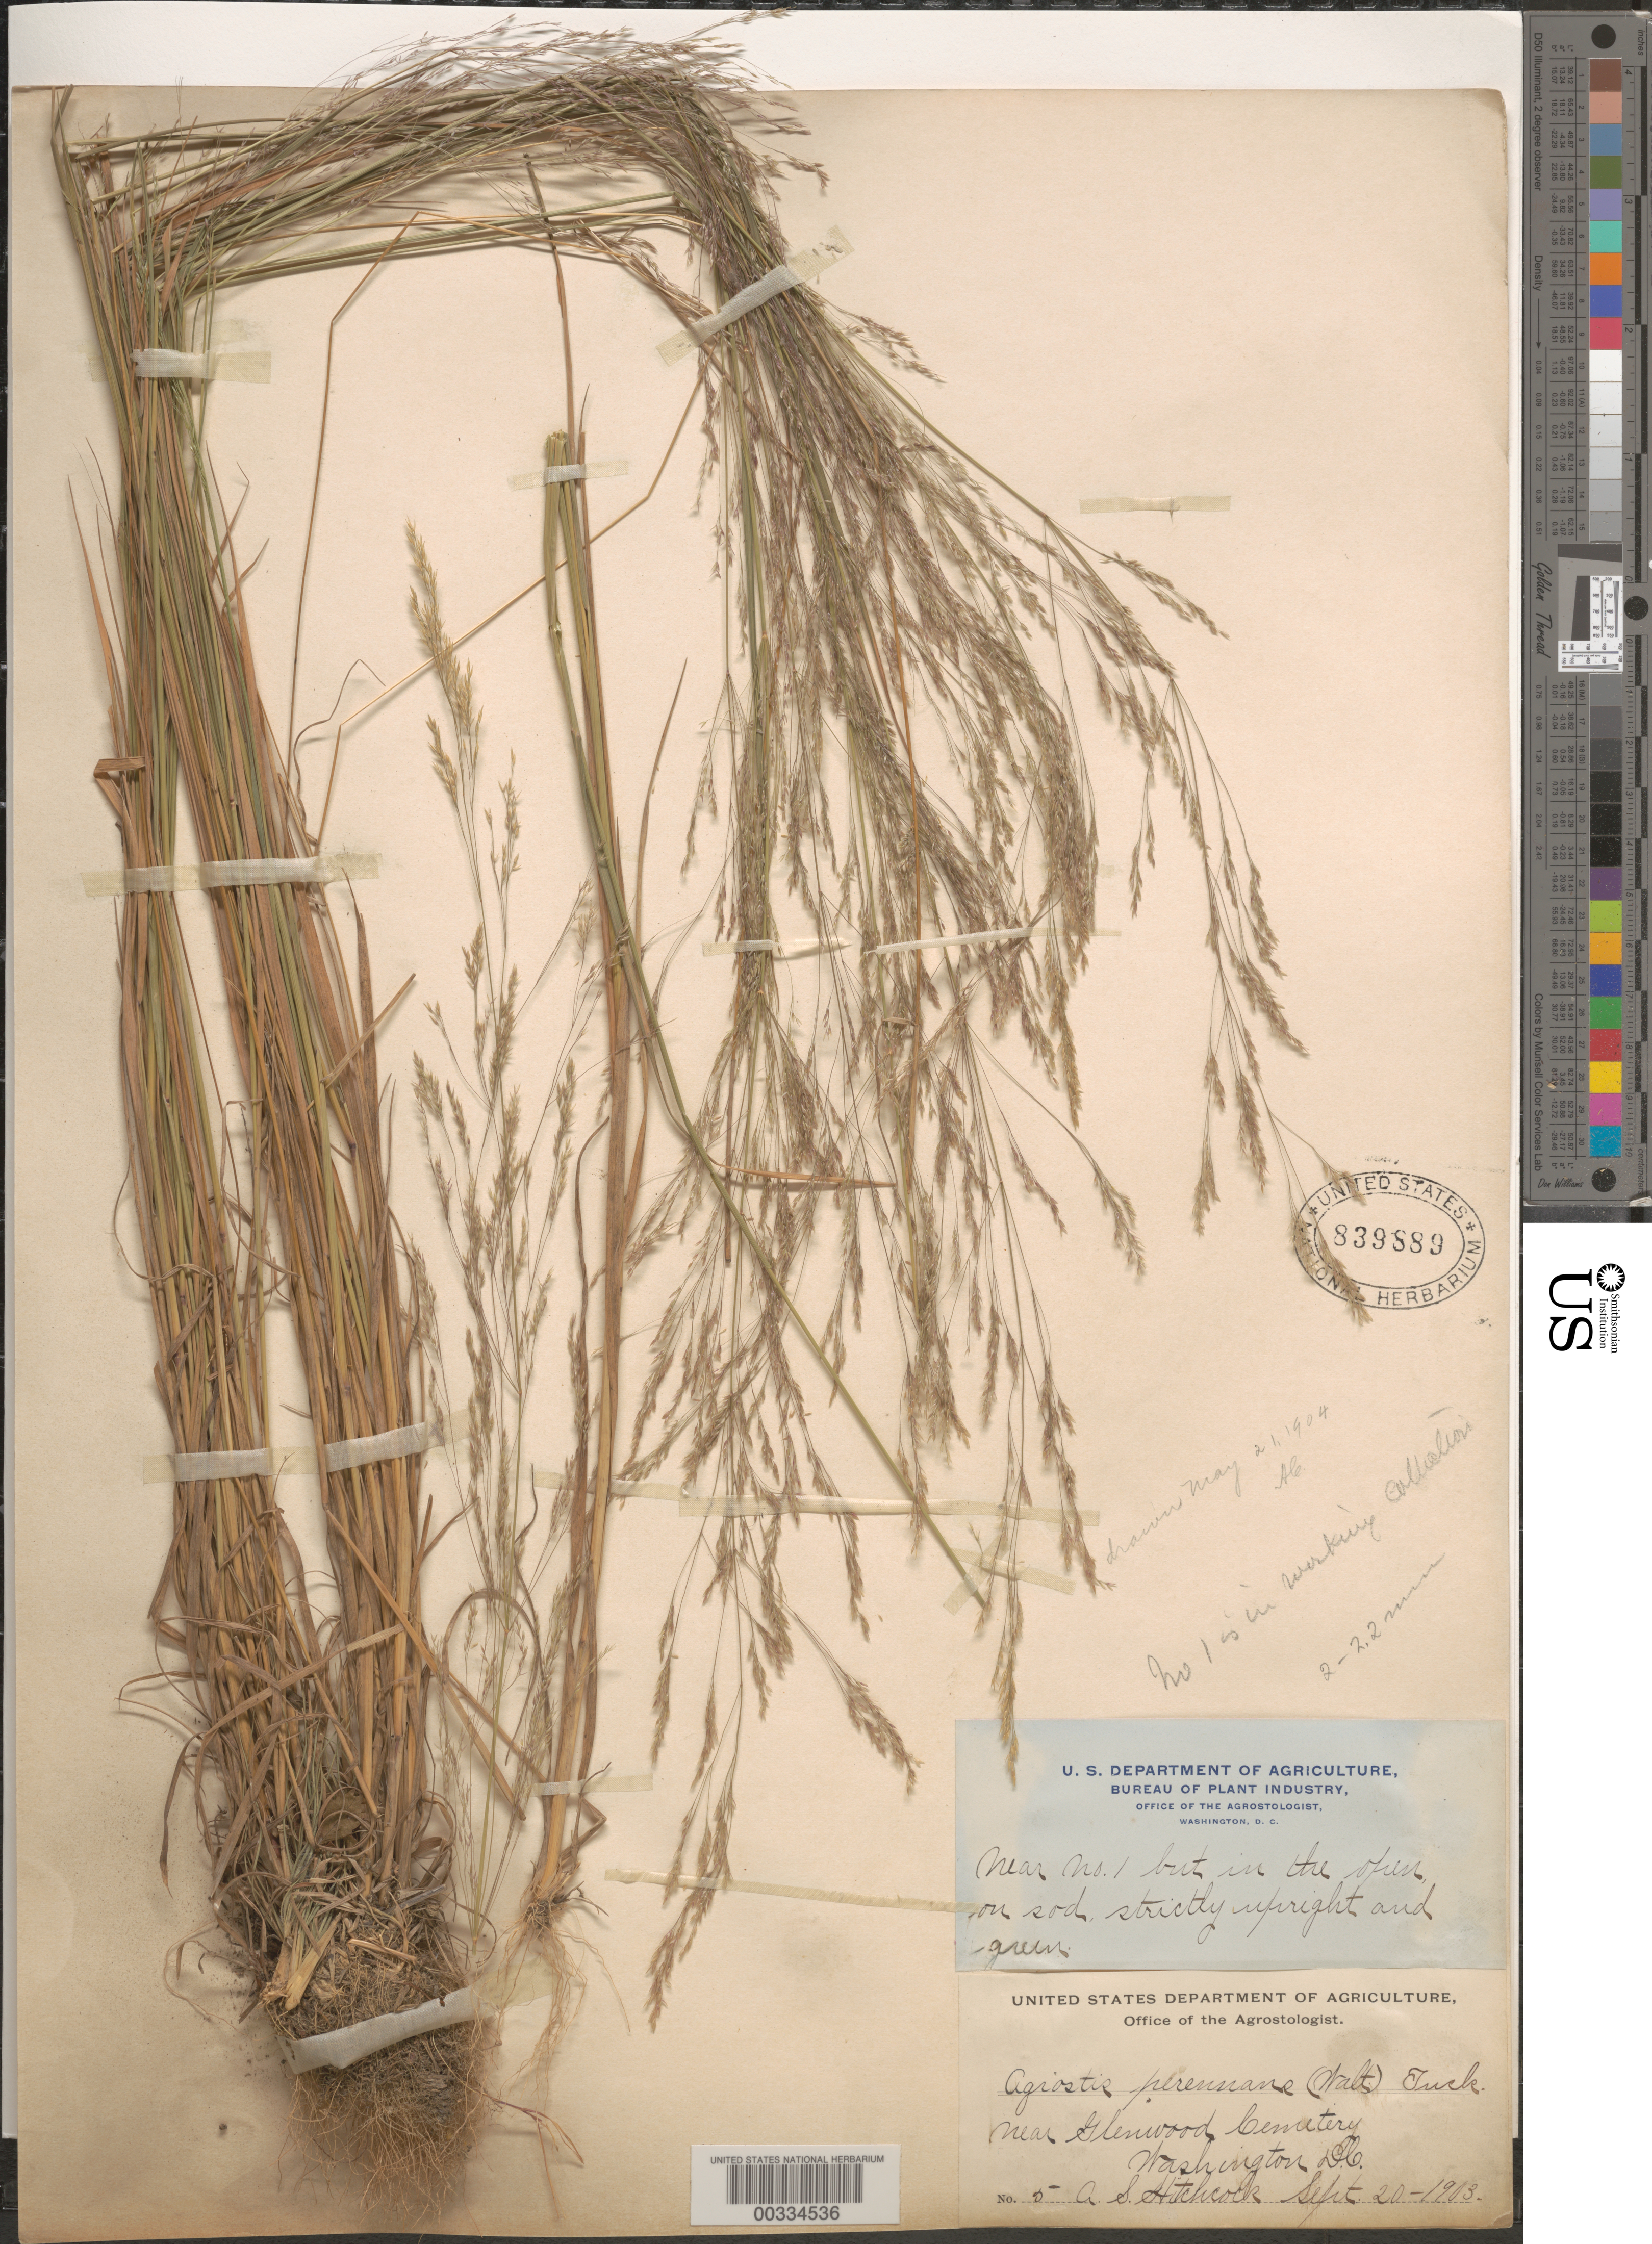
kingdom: Plantae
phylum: Tracheophyta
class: Liliopsida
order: Poales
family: Poaceae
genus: Agrostis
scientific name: Agrostis perennans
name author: (Walter) Tuck.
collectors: A. S. Hitchcock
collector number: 5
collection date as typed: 20 Sep 1903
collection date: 1903-09-20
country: United States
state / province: District of Columbia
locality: Glenwood Cemetery vicinity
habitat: In open on sod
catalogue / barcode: US 839889